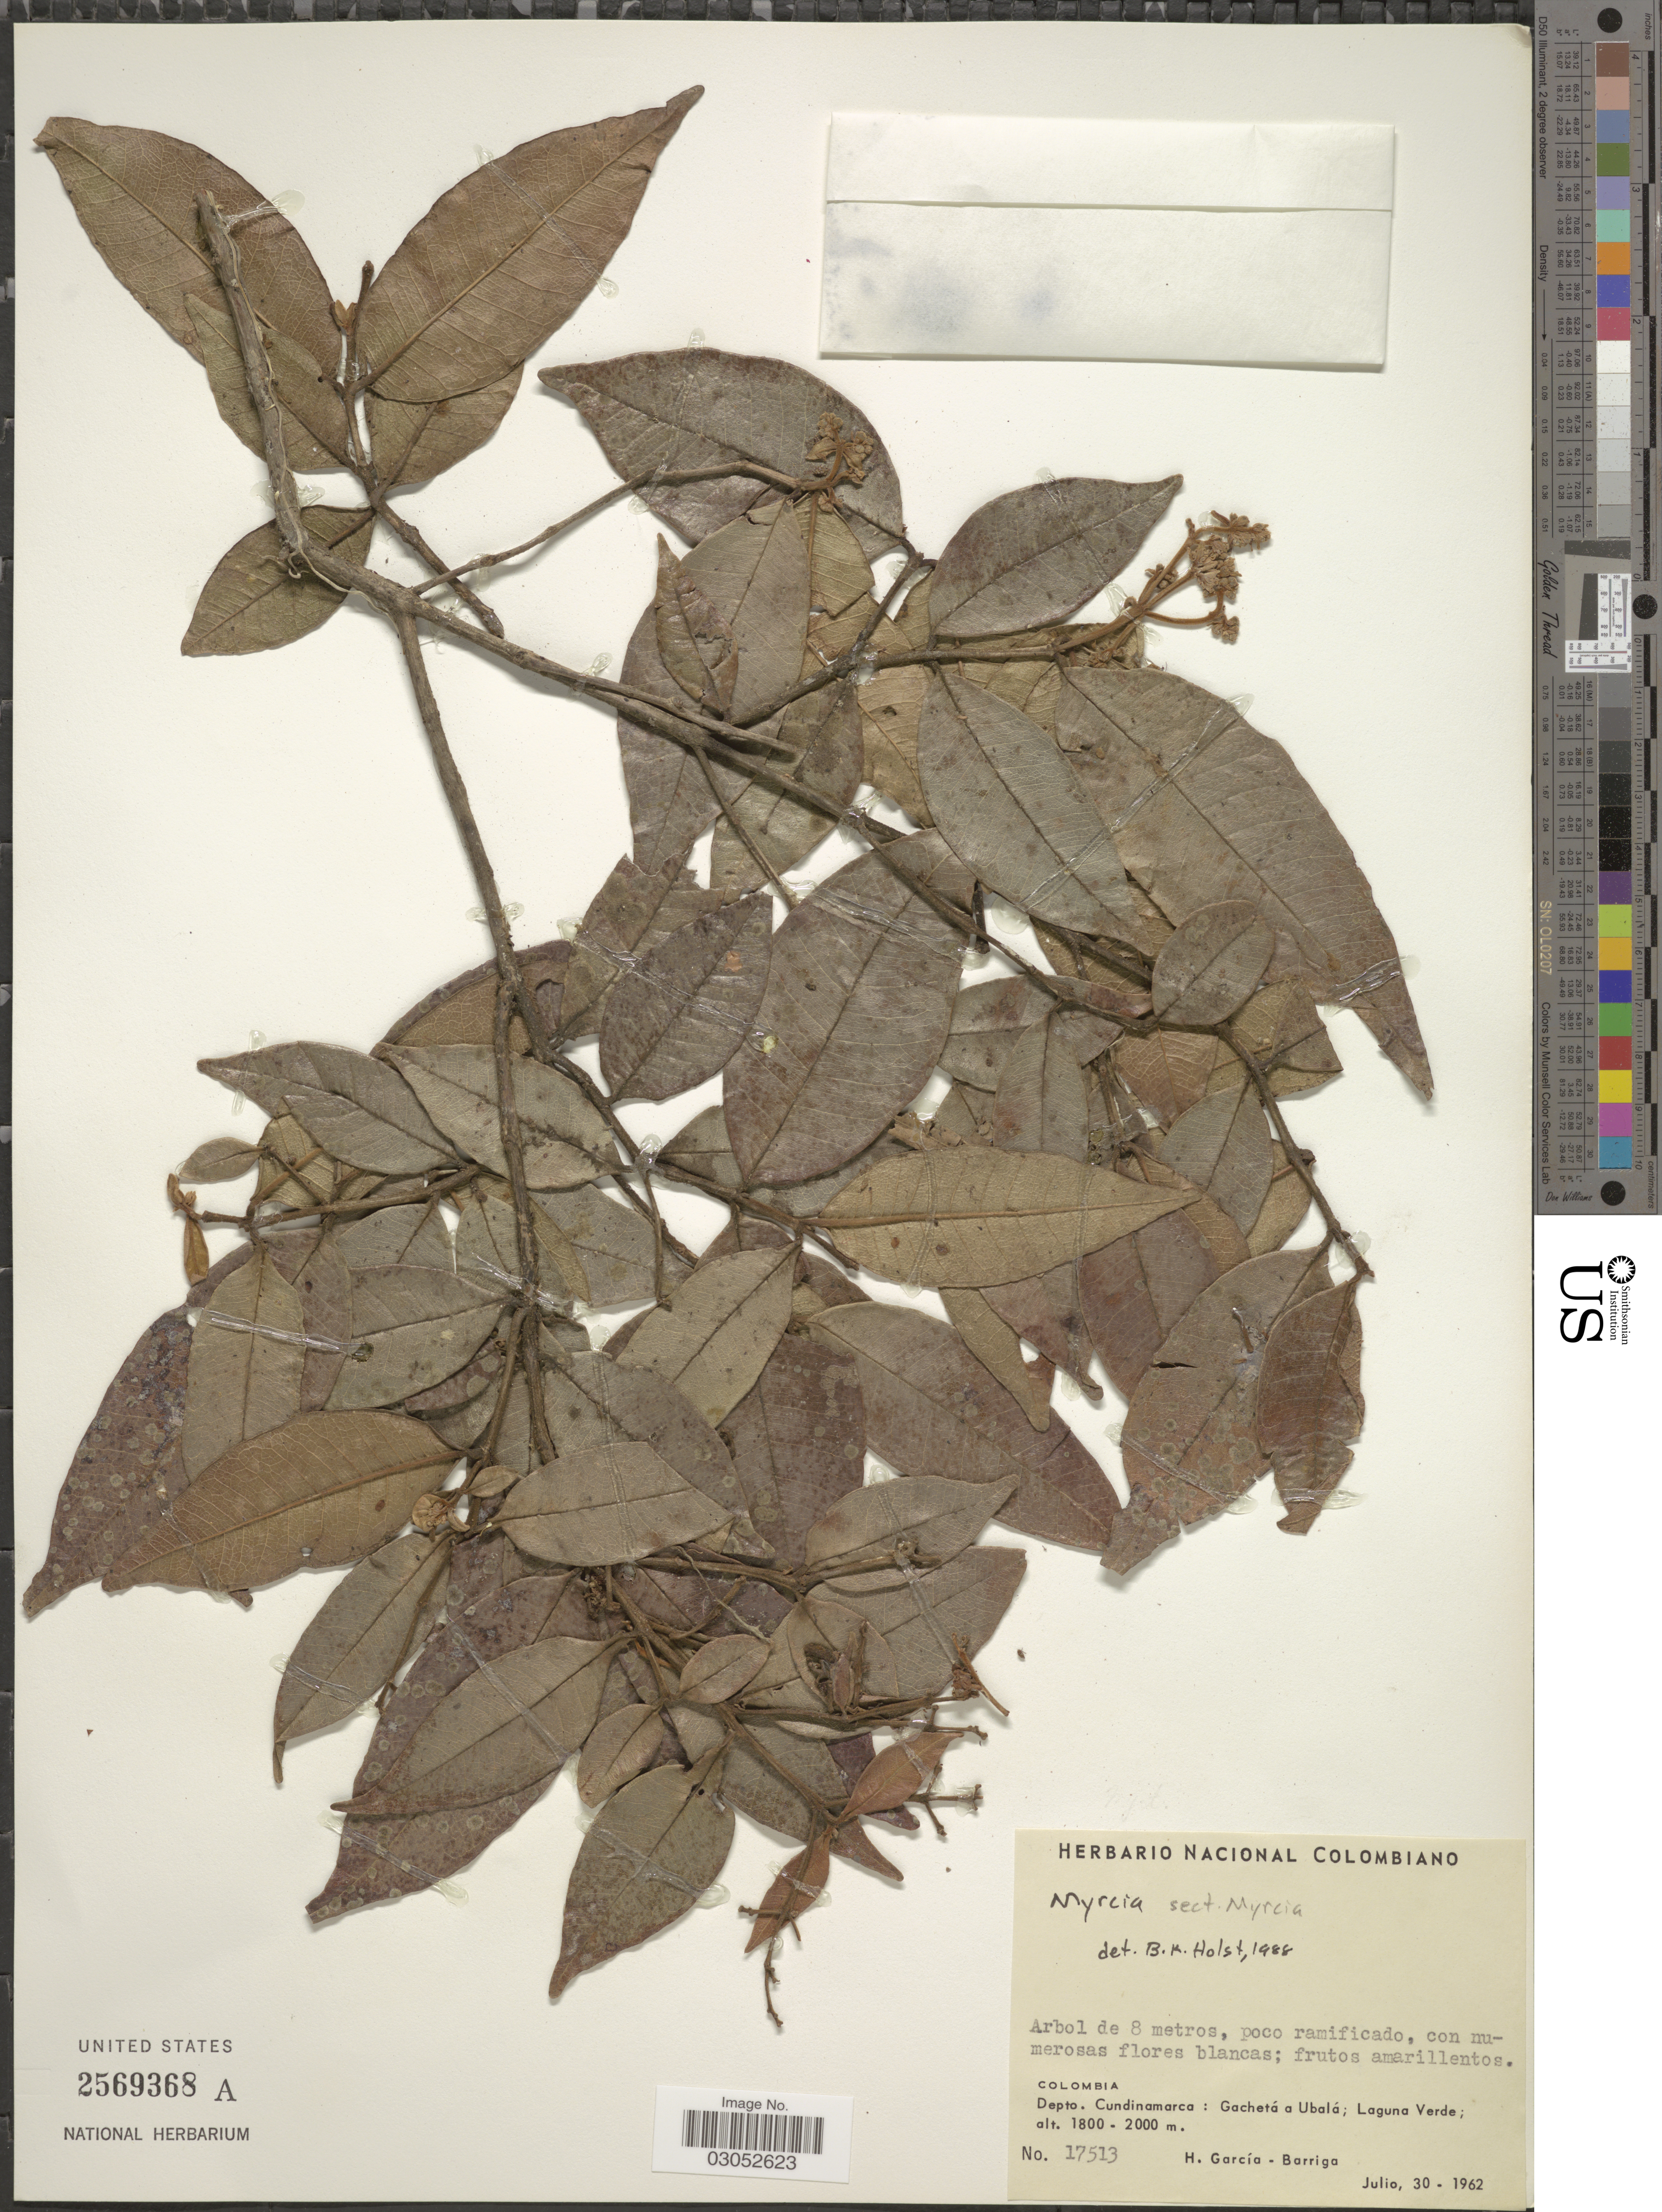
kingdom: Plantae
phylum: Tracheophyta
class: Magnoliopsida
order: Myrtales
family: Myrtaceae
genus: Myrcia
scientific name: Myrcia sp.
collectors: H. García Barriga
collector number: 17513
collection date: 1962-07-30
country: Colombia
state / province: Cundinamarca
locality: Depto. Cundinamarca: Gachetá a Ubalá; Laguna Verde.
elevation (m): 1800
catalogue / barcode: US 2569368A